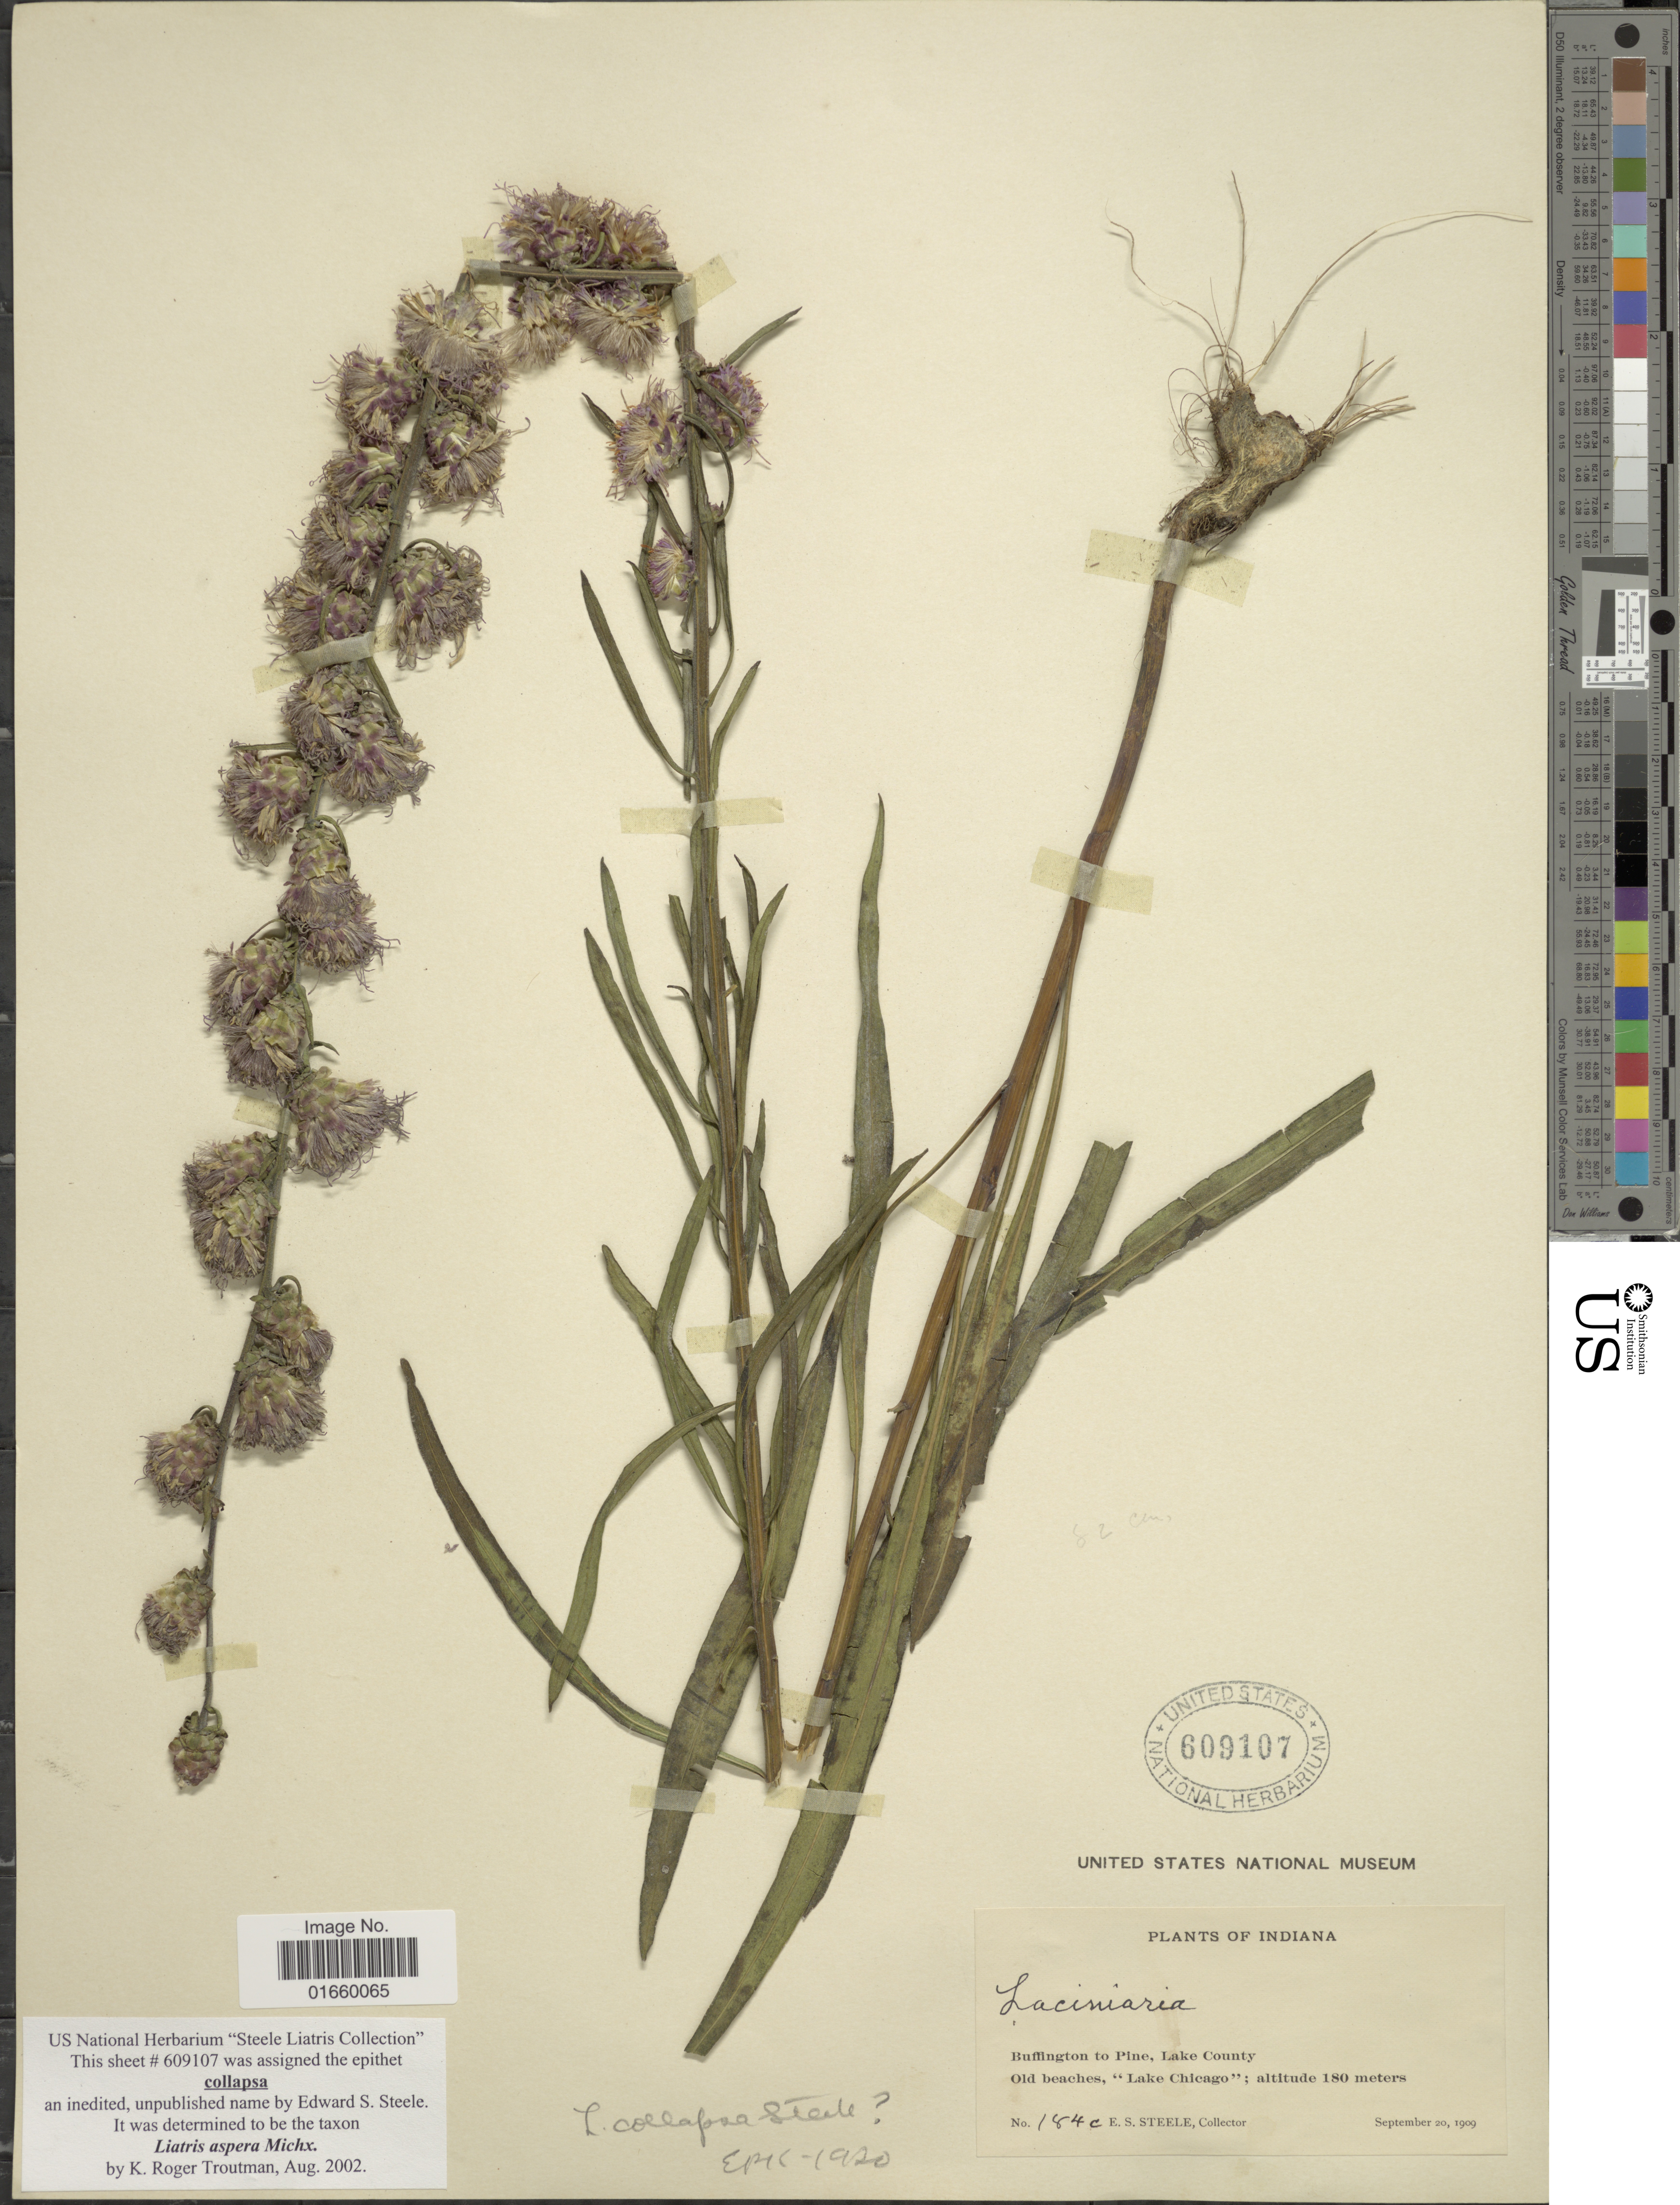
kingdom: Plantae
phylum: Tracheophyta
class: Magnoliopsida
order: Asterales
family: Asteraceae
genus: Liatris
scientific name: Liatris aspera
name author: Michx.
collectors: E. Steele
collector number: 184c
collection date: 1909-09-20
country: United States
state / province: Indiana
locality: Buffington to Pine, Lake County, Old Beaches, "Lake Chicago"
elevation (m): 180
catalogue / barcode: US 609107